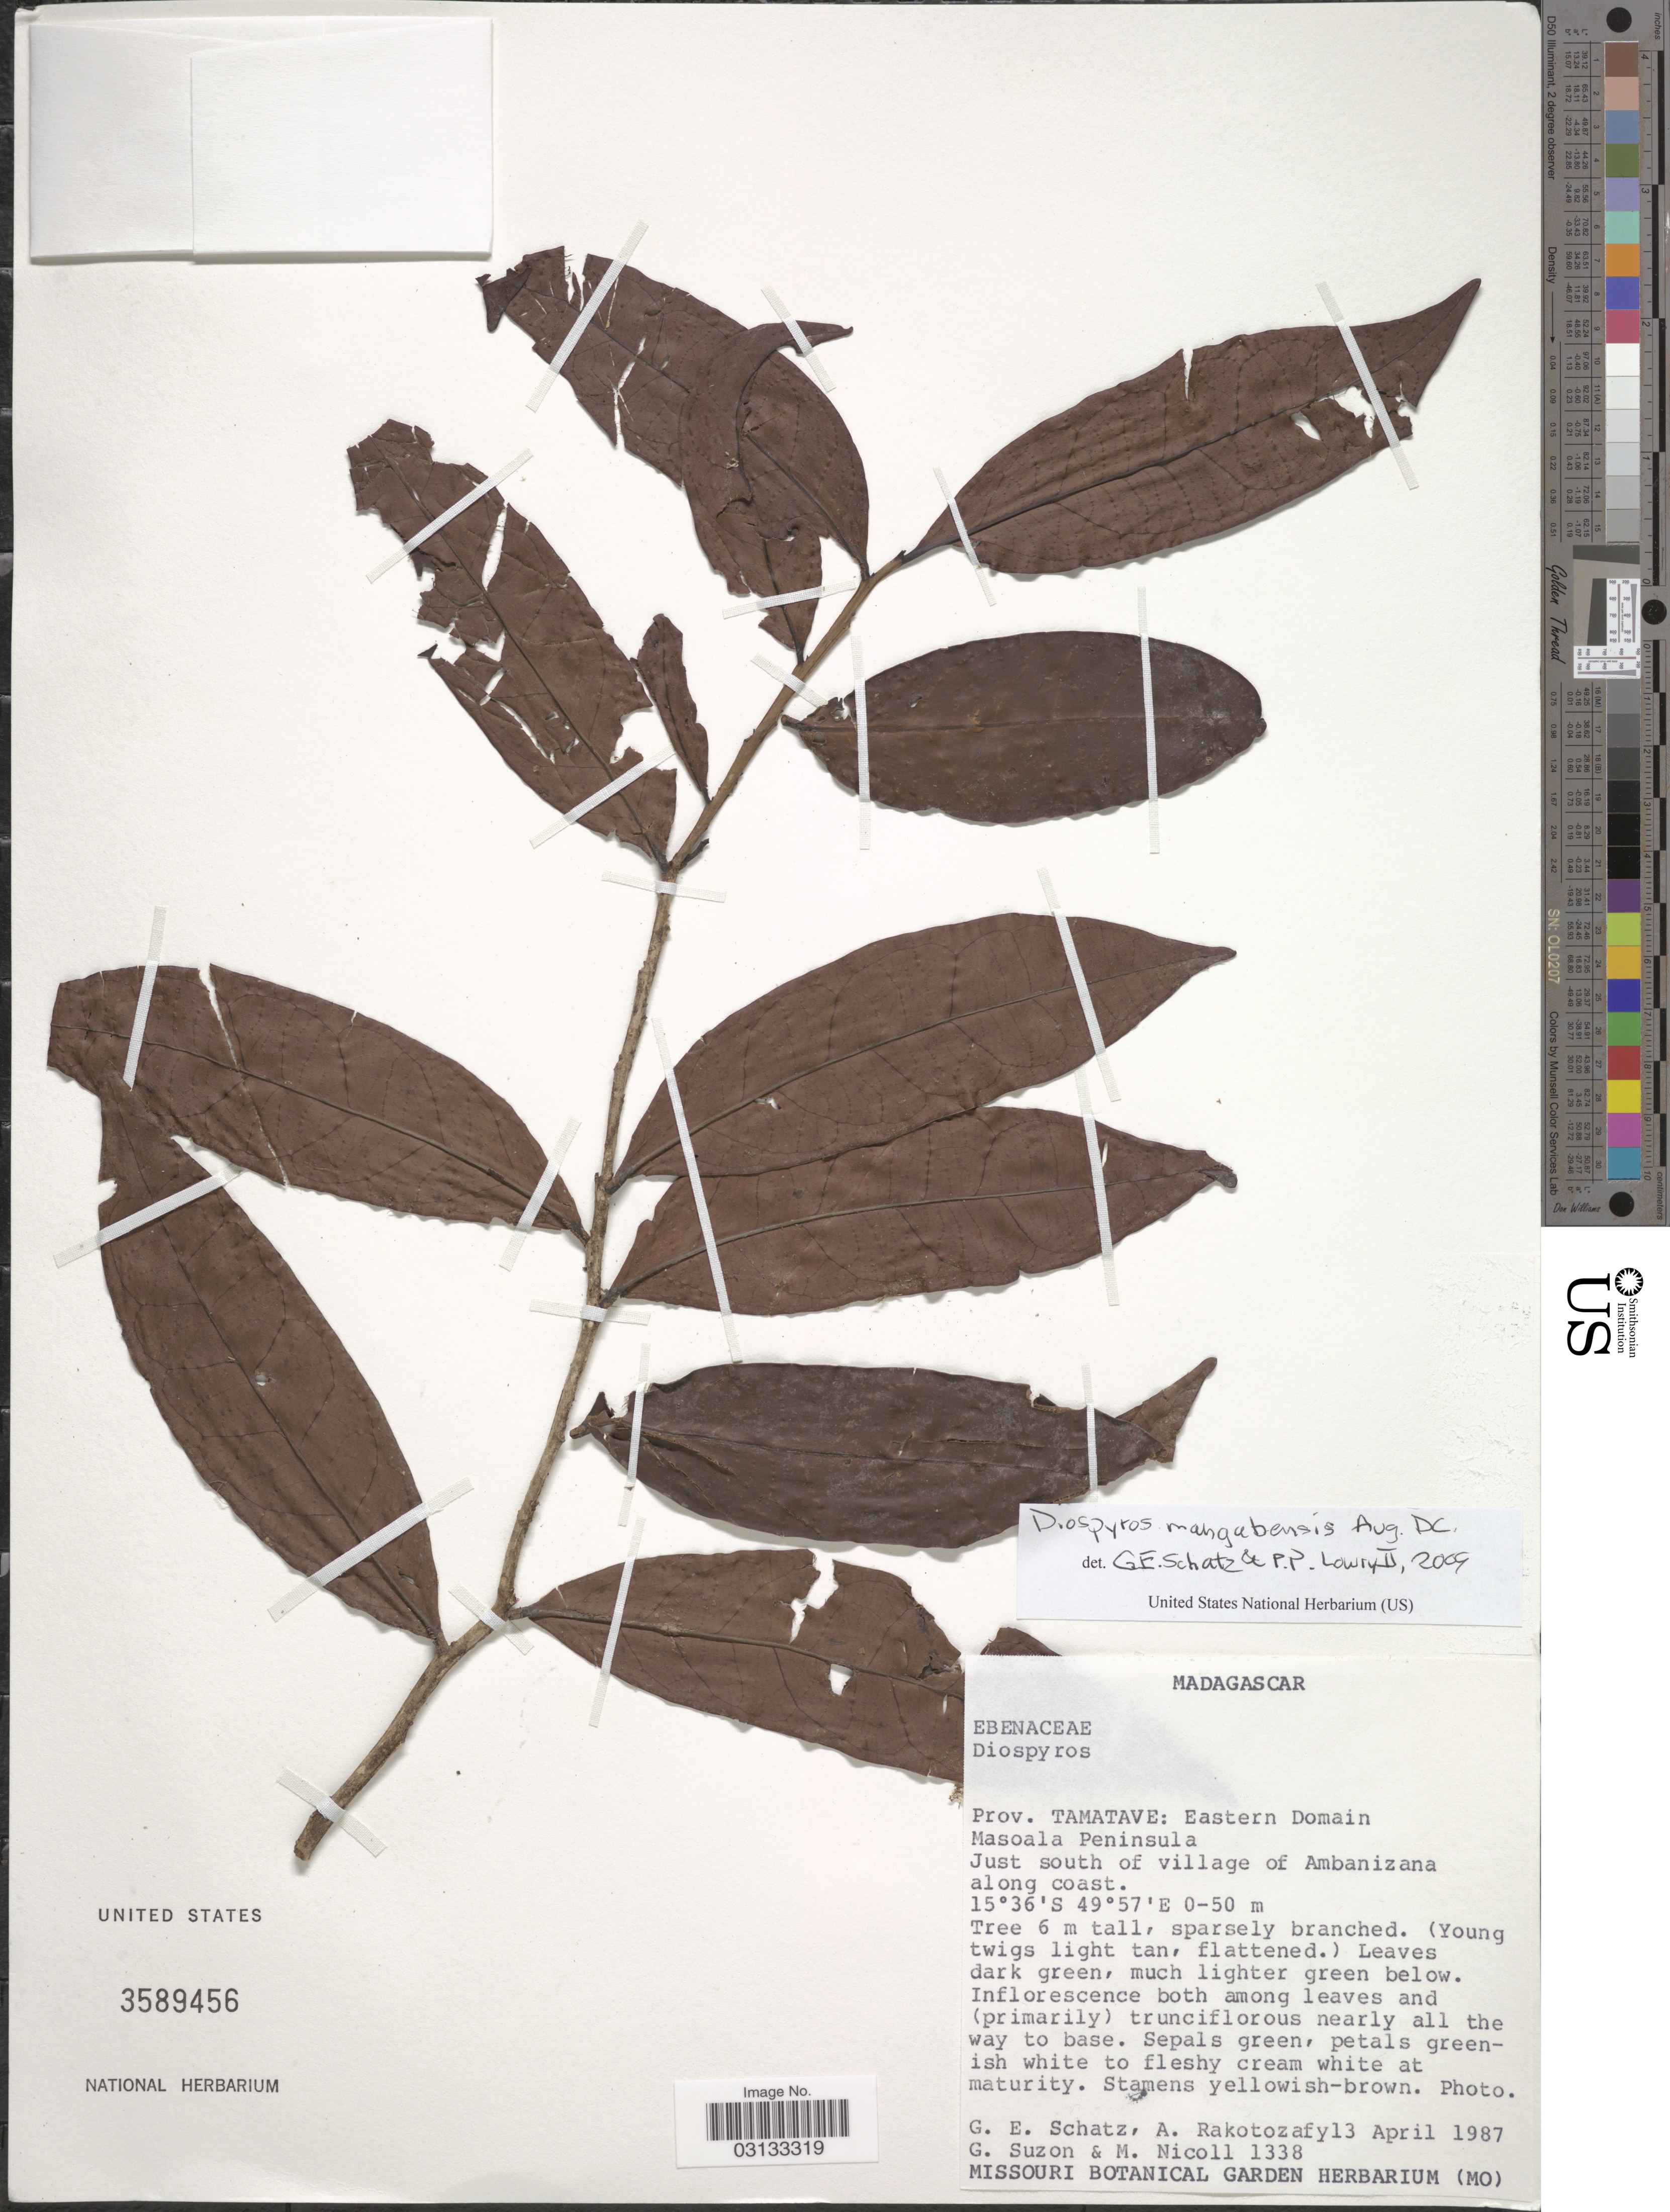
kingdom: Plantae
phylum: Tracheophyta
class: Magnoliopsida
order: Ericales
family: Ebenaceae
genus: Diospyros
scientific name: Diospyros mangabensis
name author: Aug. DC.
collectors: G. Schatz, A. Rakotozafy, G. Suzon & M. Nicoll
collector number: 1338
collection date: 1987-04-13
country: Madagascar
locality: Prov. Tamatave: Eastern Domain Masoala Peninsula. Just south of village of Ambanizana along coast.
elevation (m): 0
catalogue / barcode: US 3589456